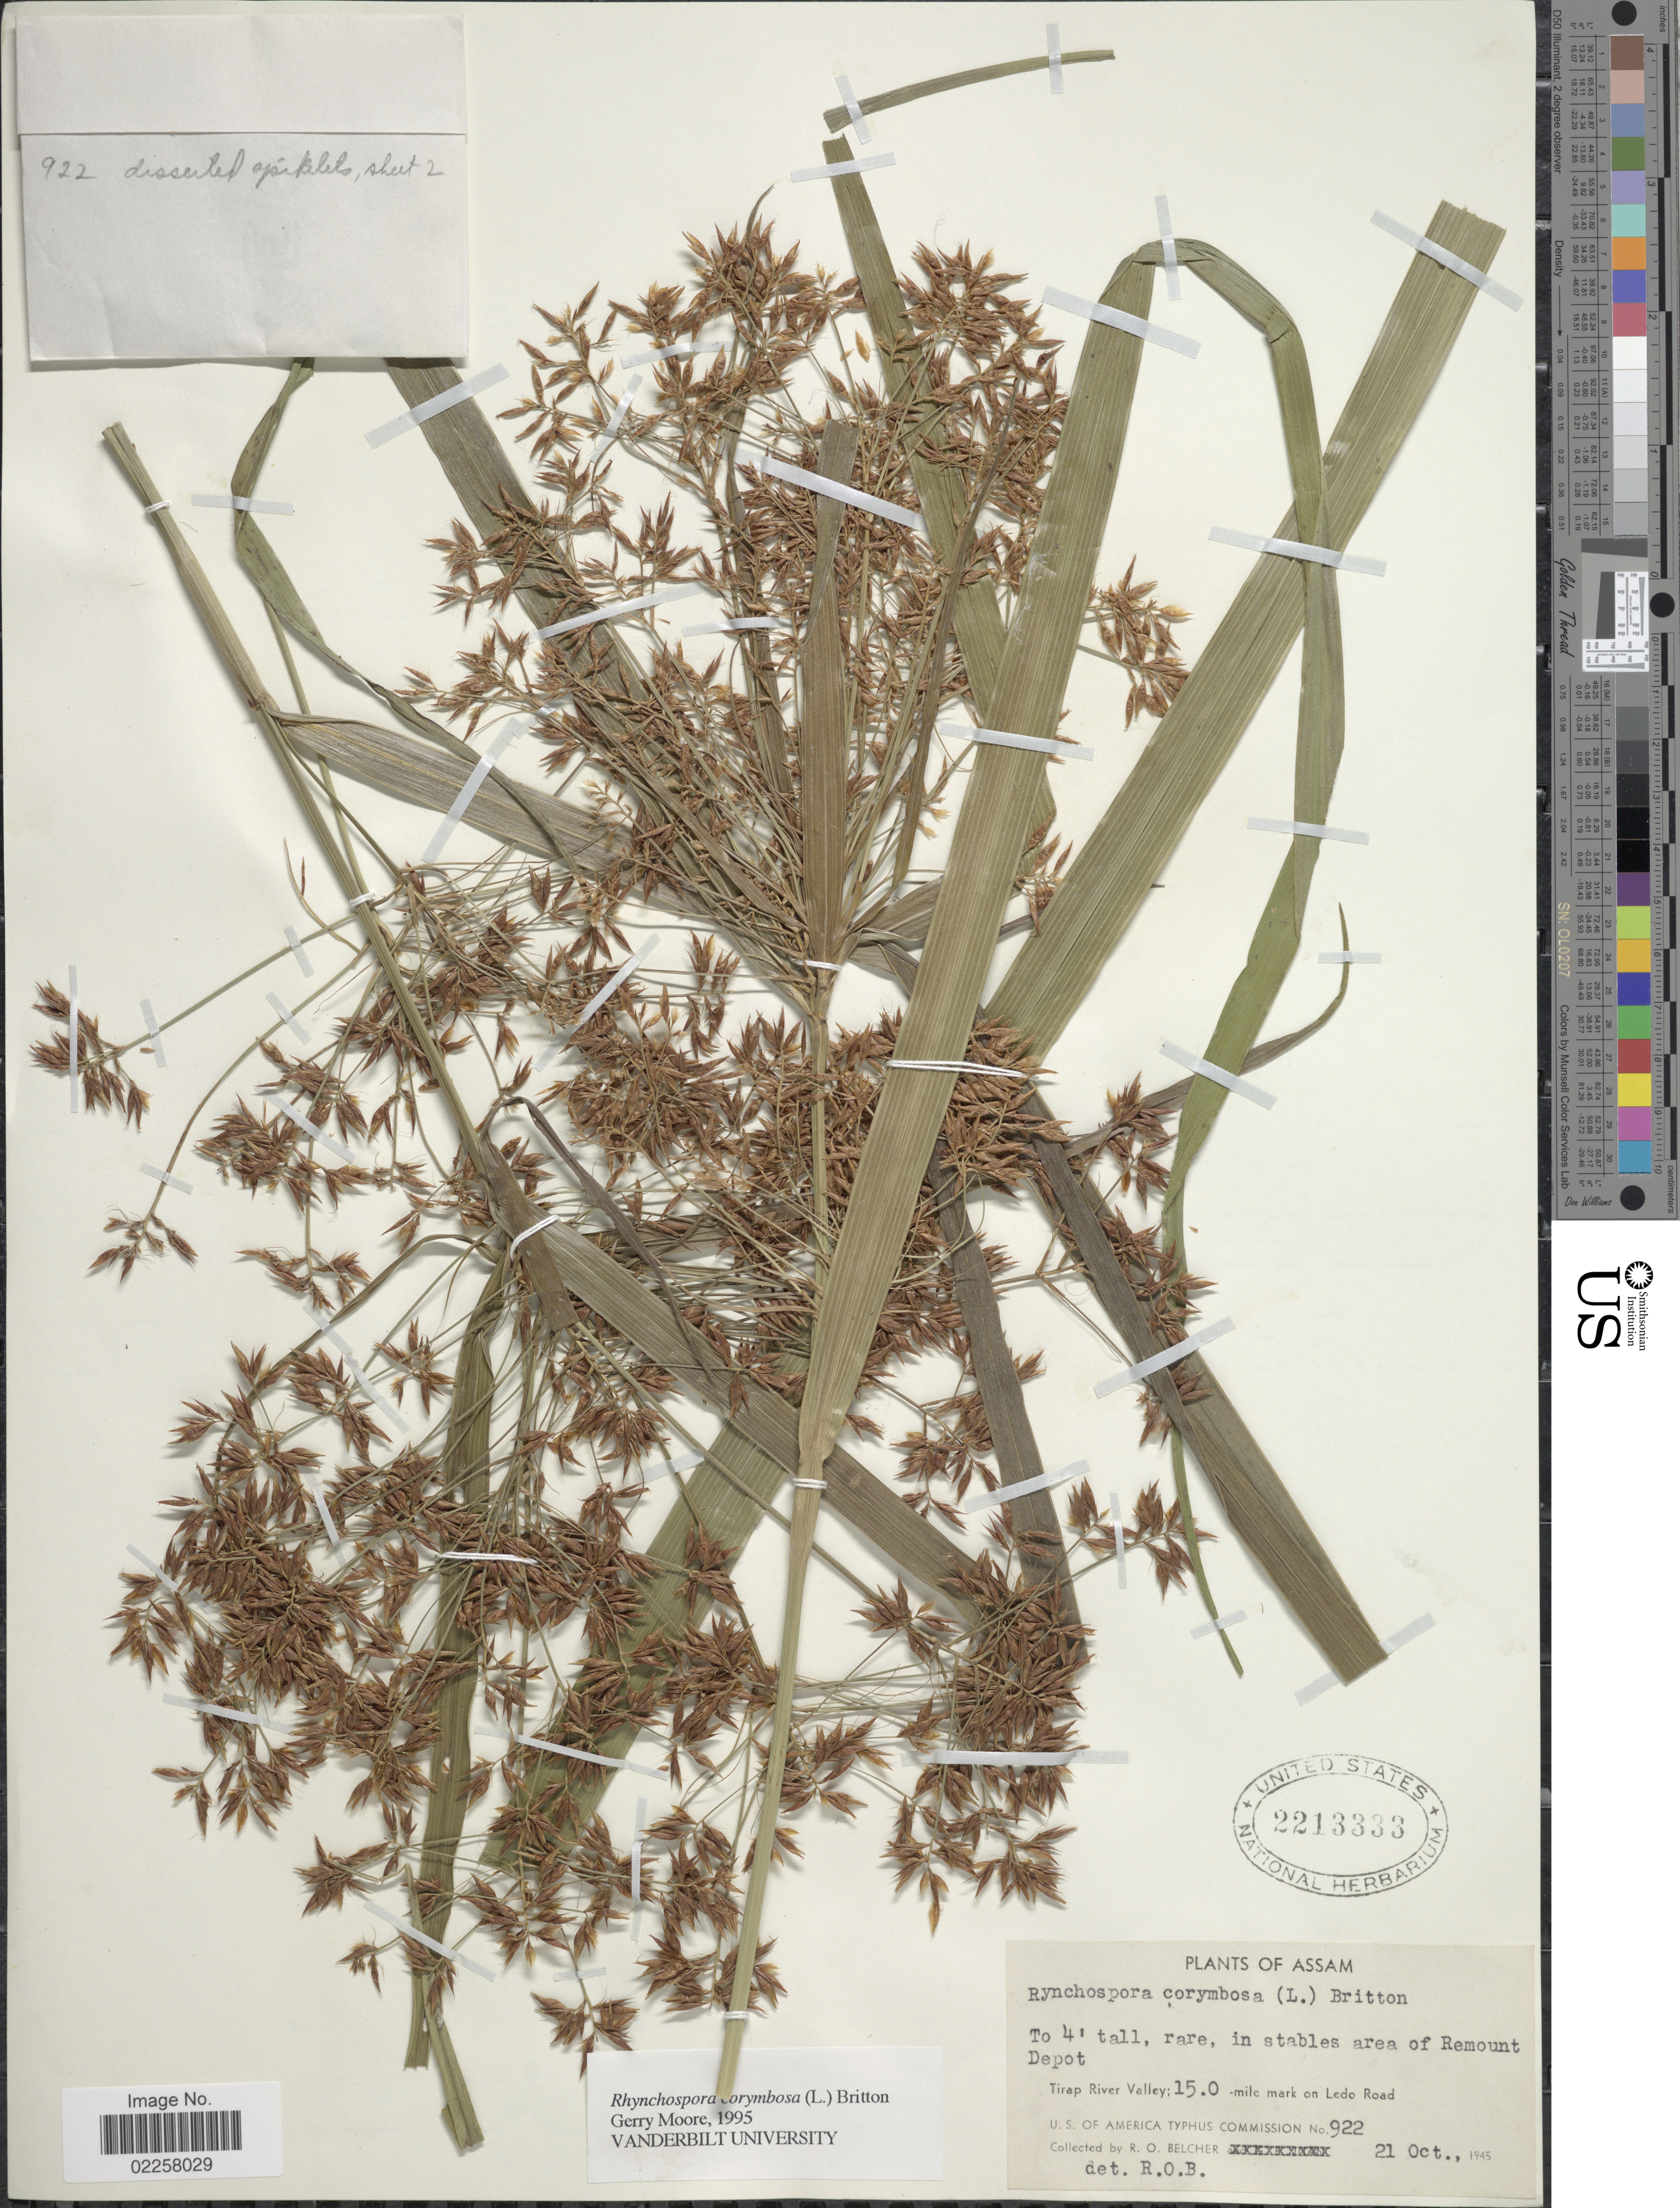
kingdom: Plantae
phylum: Tracheophyta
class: Liliopsida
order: Poales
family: Cyperaceae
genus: Rhynchospora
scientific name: Rhynchospora corymbosa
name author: (L.) Britton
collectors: R. Belcher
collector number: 922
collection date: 1945-10-21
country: India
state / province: Assam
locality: In stables area of Remount Depot. Tirap River Valley; 15.0-mile mark on Ledo Road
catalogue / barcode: US 2213333